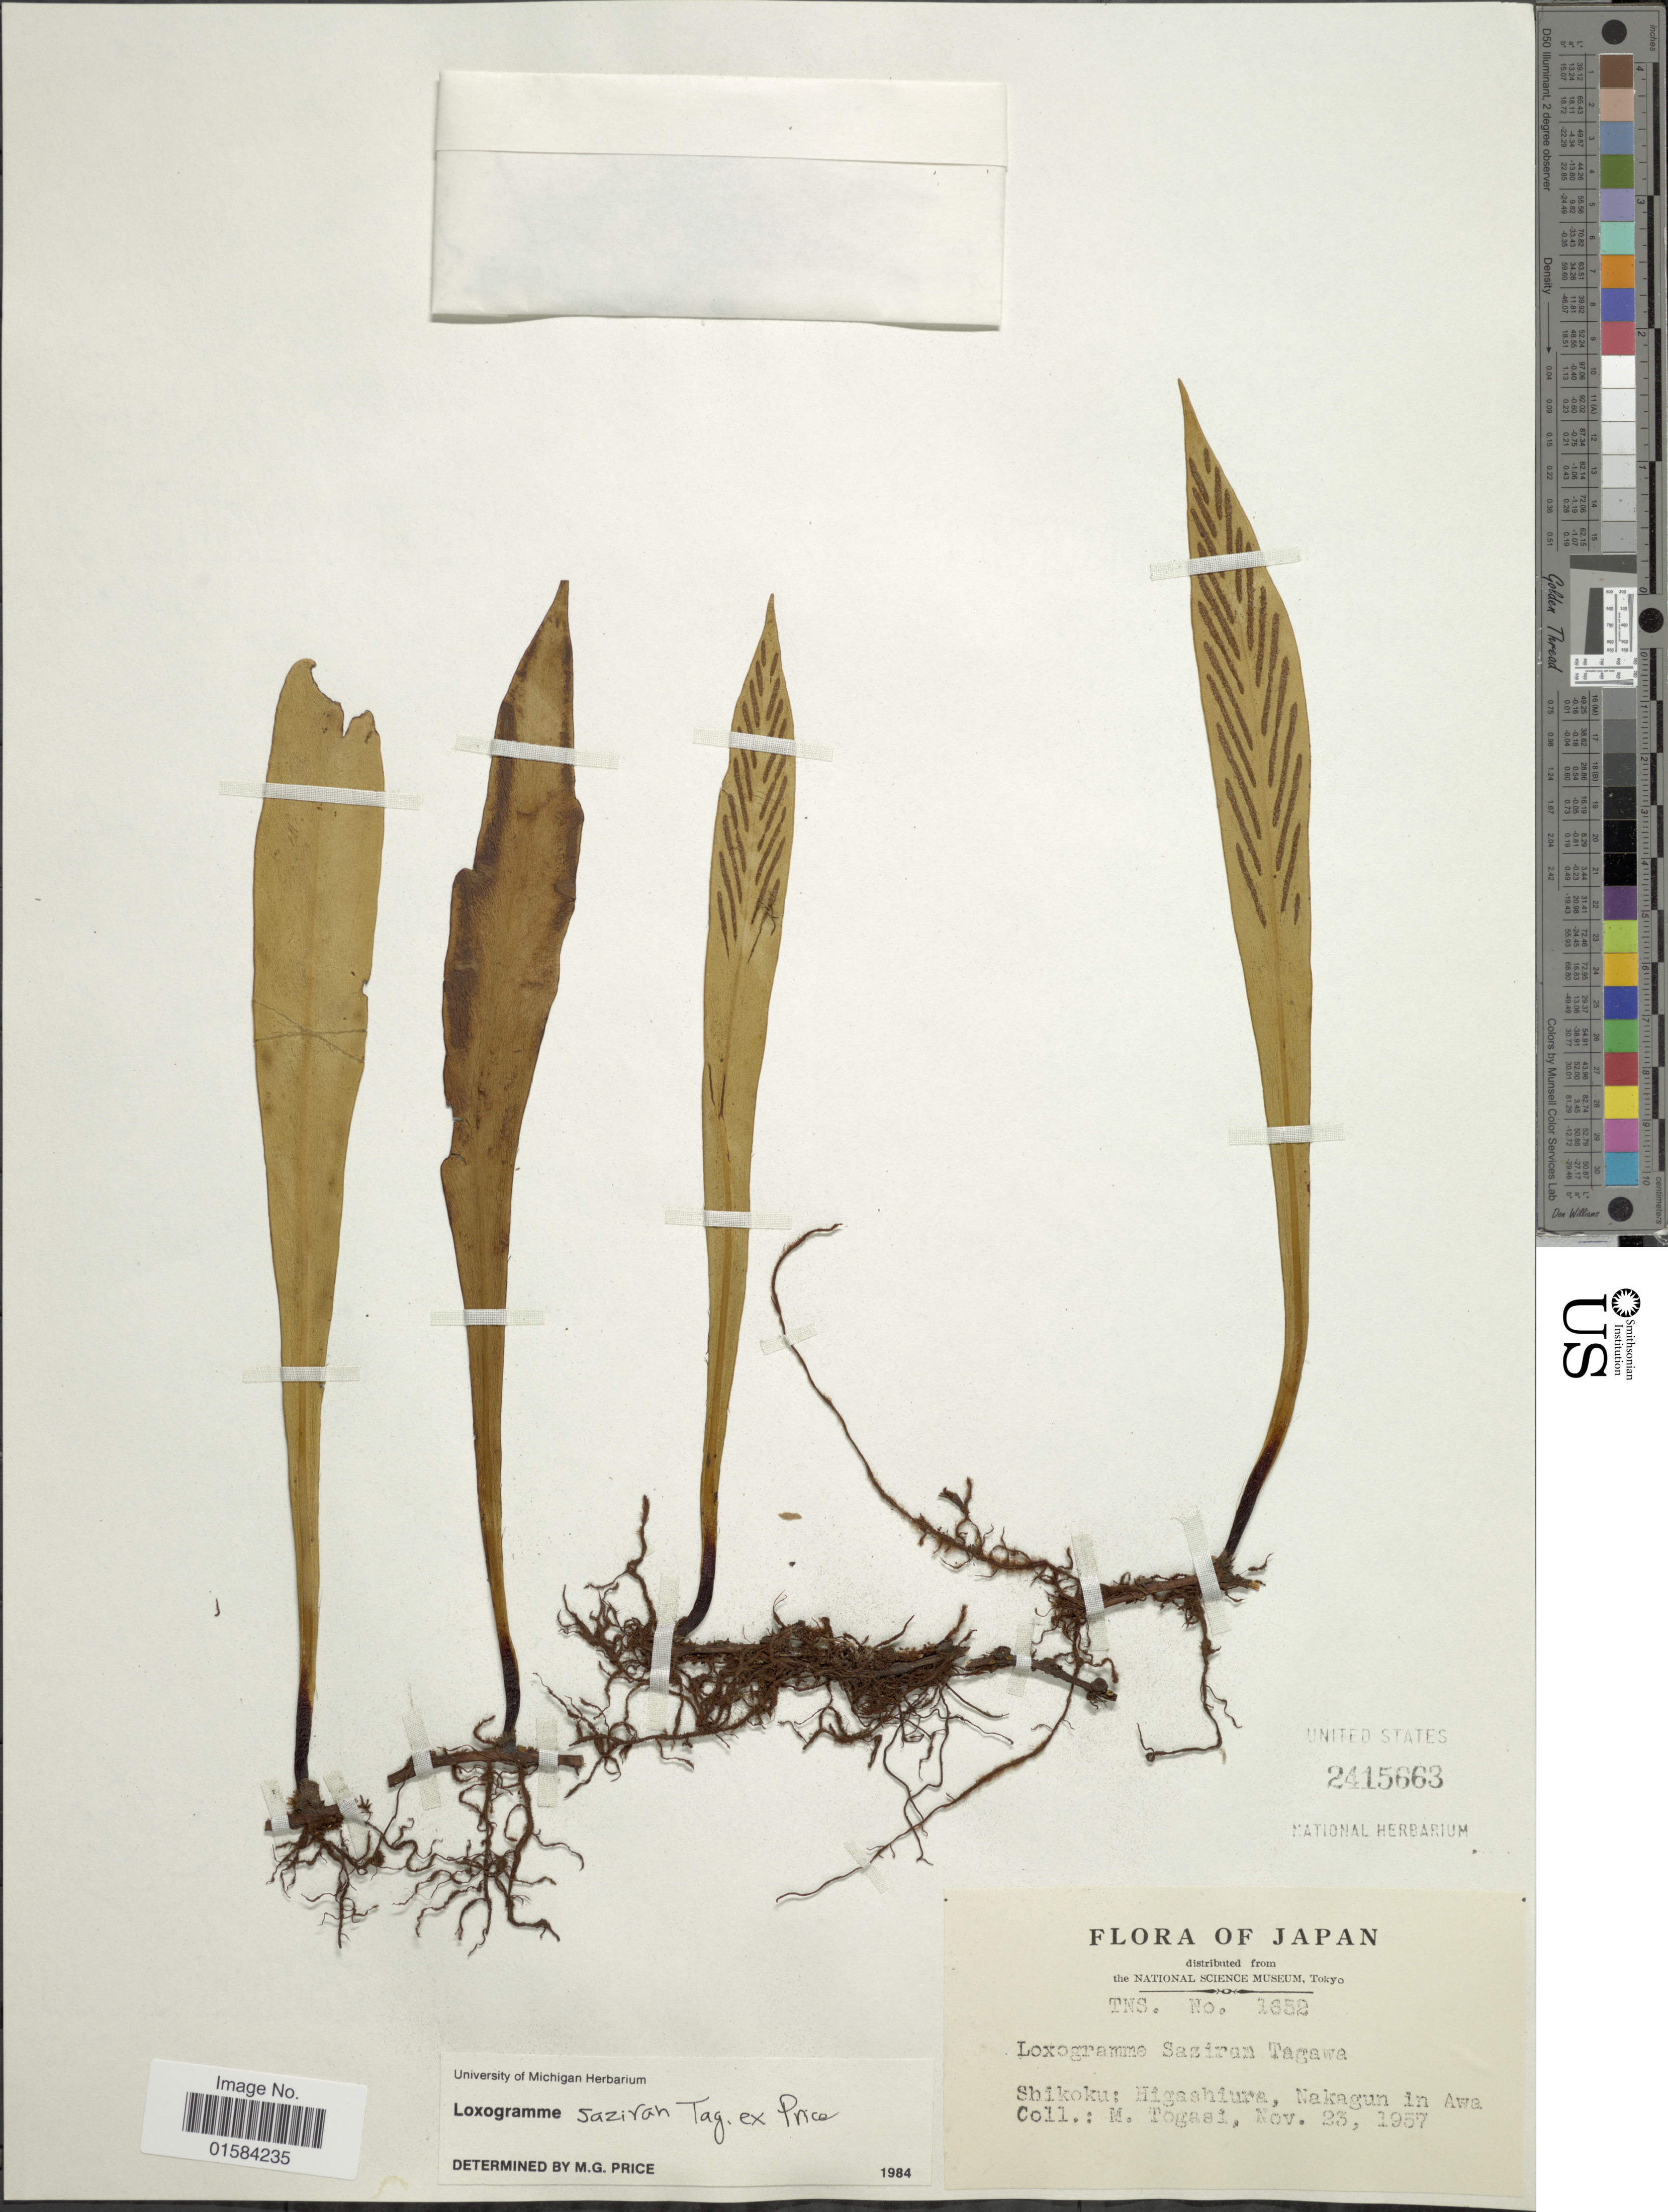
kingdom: Plantae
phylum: Tracheophyta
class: Polypodiopsida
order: Polypodiales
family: Polypodiaceae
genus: Loxogramme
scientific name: Loxogramme saziran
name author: Tagawa ex M.G. Price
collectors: M. Togasi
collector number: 1652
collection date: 1957-11-23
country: Japan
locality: Shikoku: Higashiura, Nakagun in Awa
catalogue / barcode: US 2415663